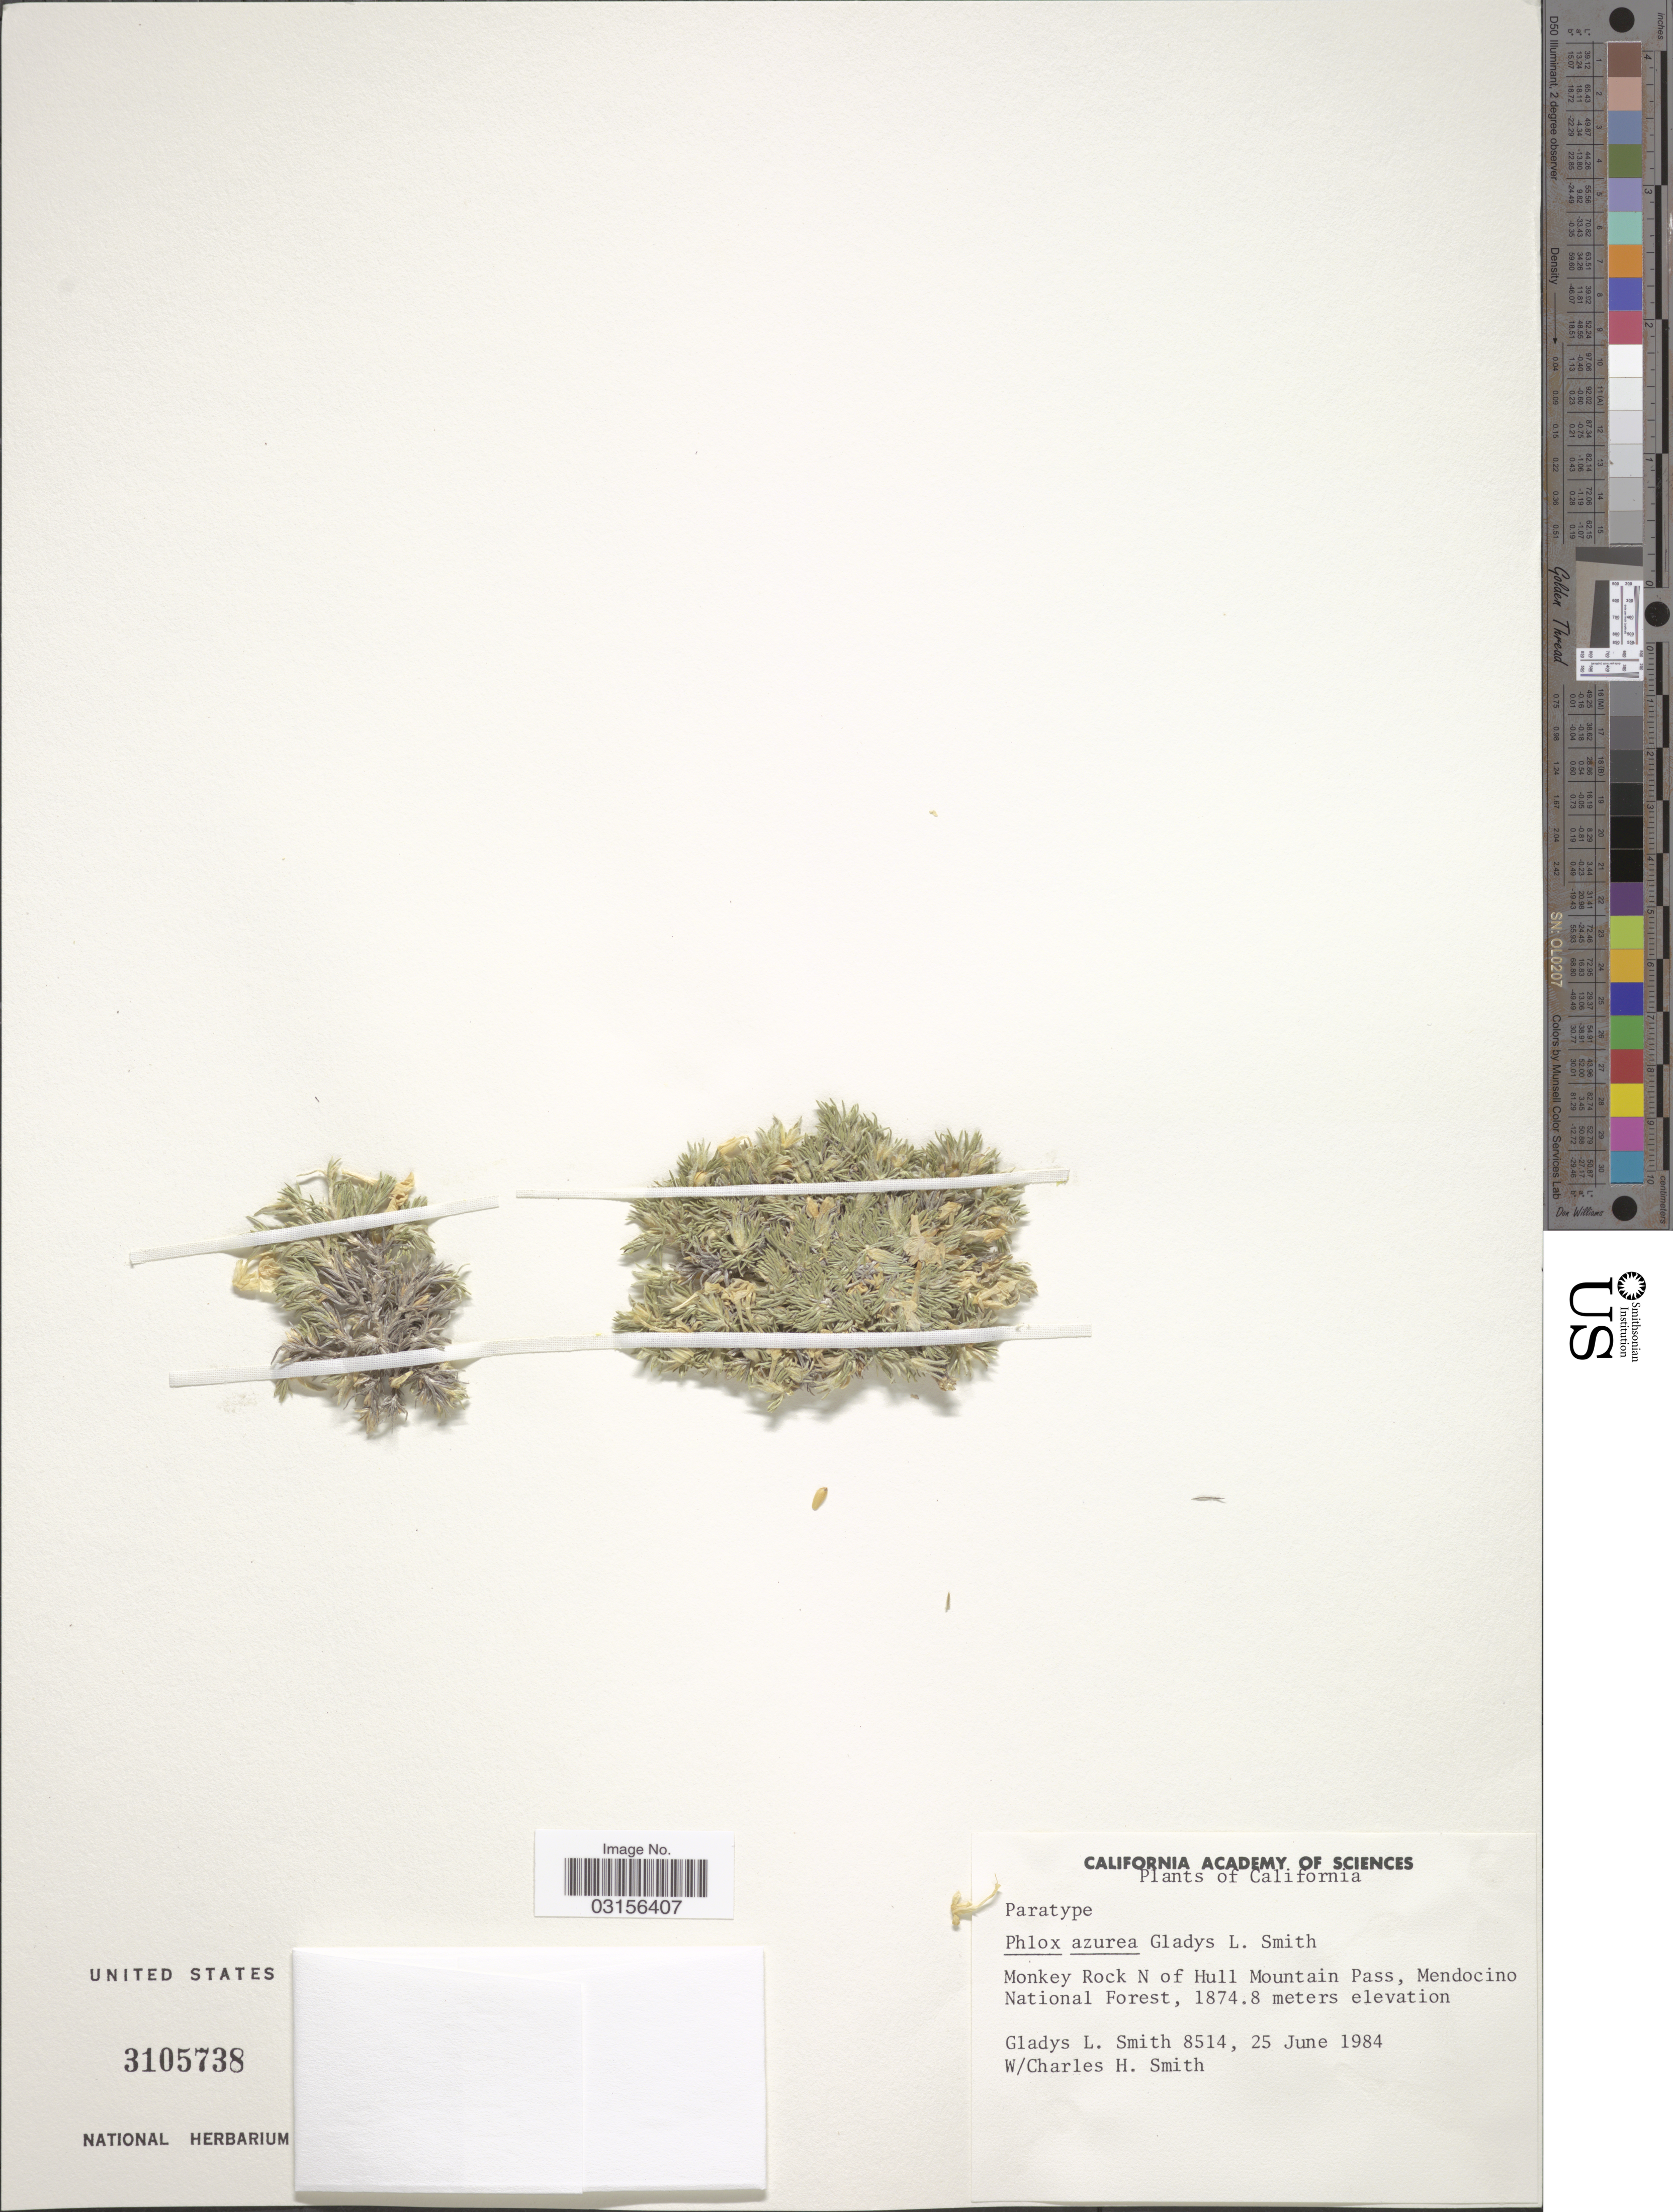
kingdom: Plantae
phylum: Tracheophyta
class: Magnoliopsida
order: Ericales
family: Polemoniaceae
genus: Phlox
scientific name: Phlox diffusa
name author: Benth.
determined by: Mayfield, M. H.; Ferguson, C. J.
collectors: Geo. L. Smith & C. H. Smith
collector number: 8514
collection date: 1984-06-25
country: United States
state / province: California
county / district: Mendocino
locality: Monkey Rock N of Hull Mountains Pass, Mendocino National Forest.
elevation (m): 1874.8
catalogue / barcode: US 3105738